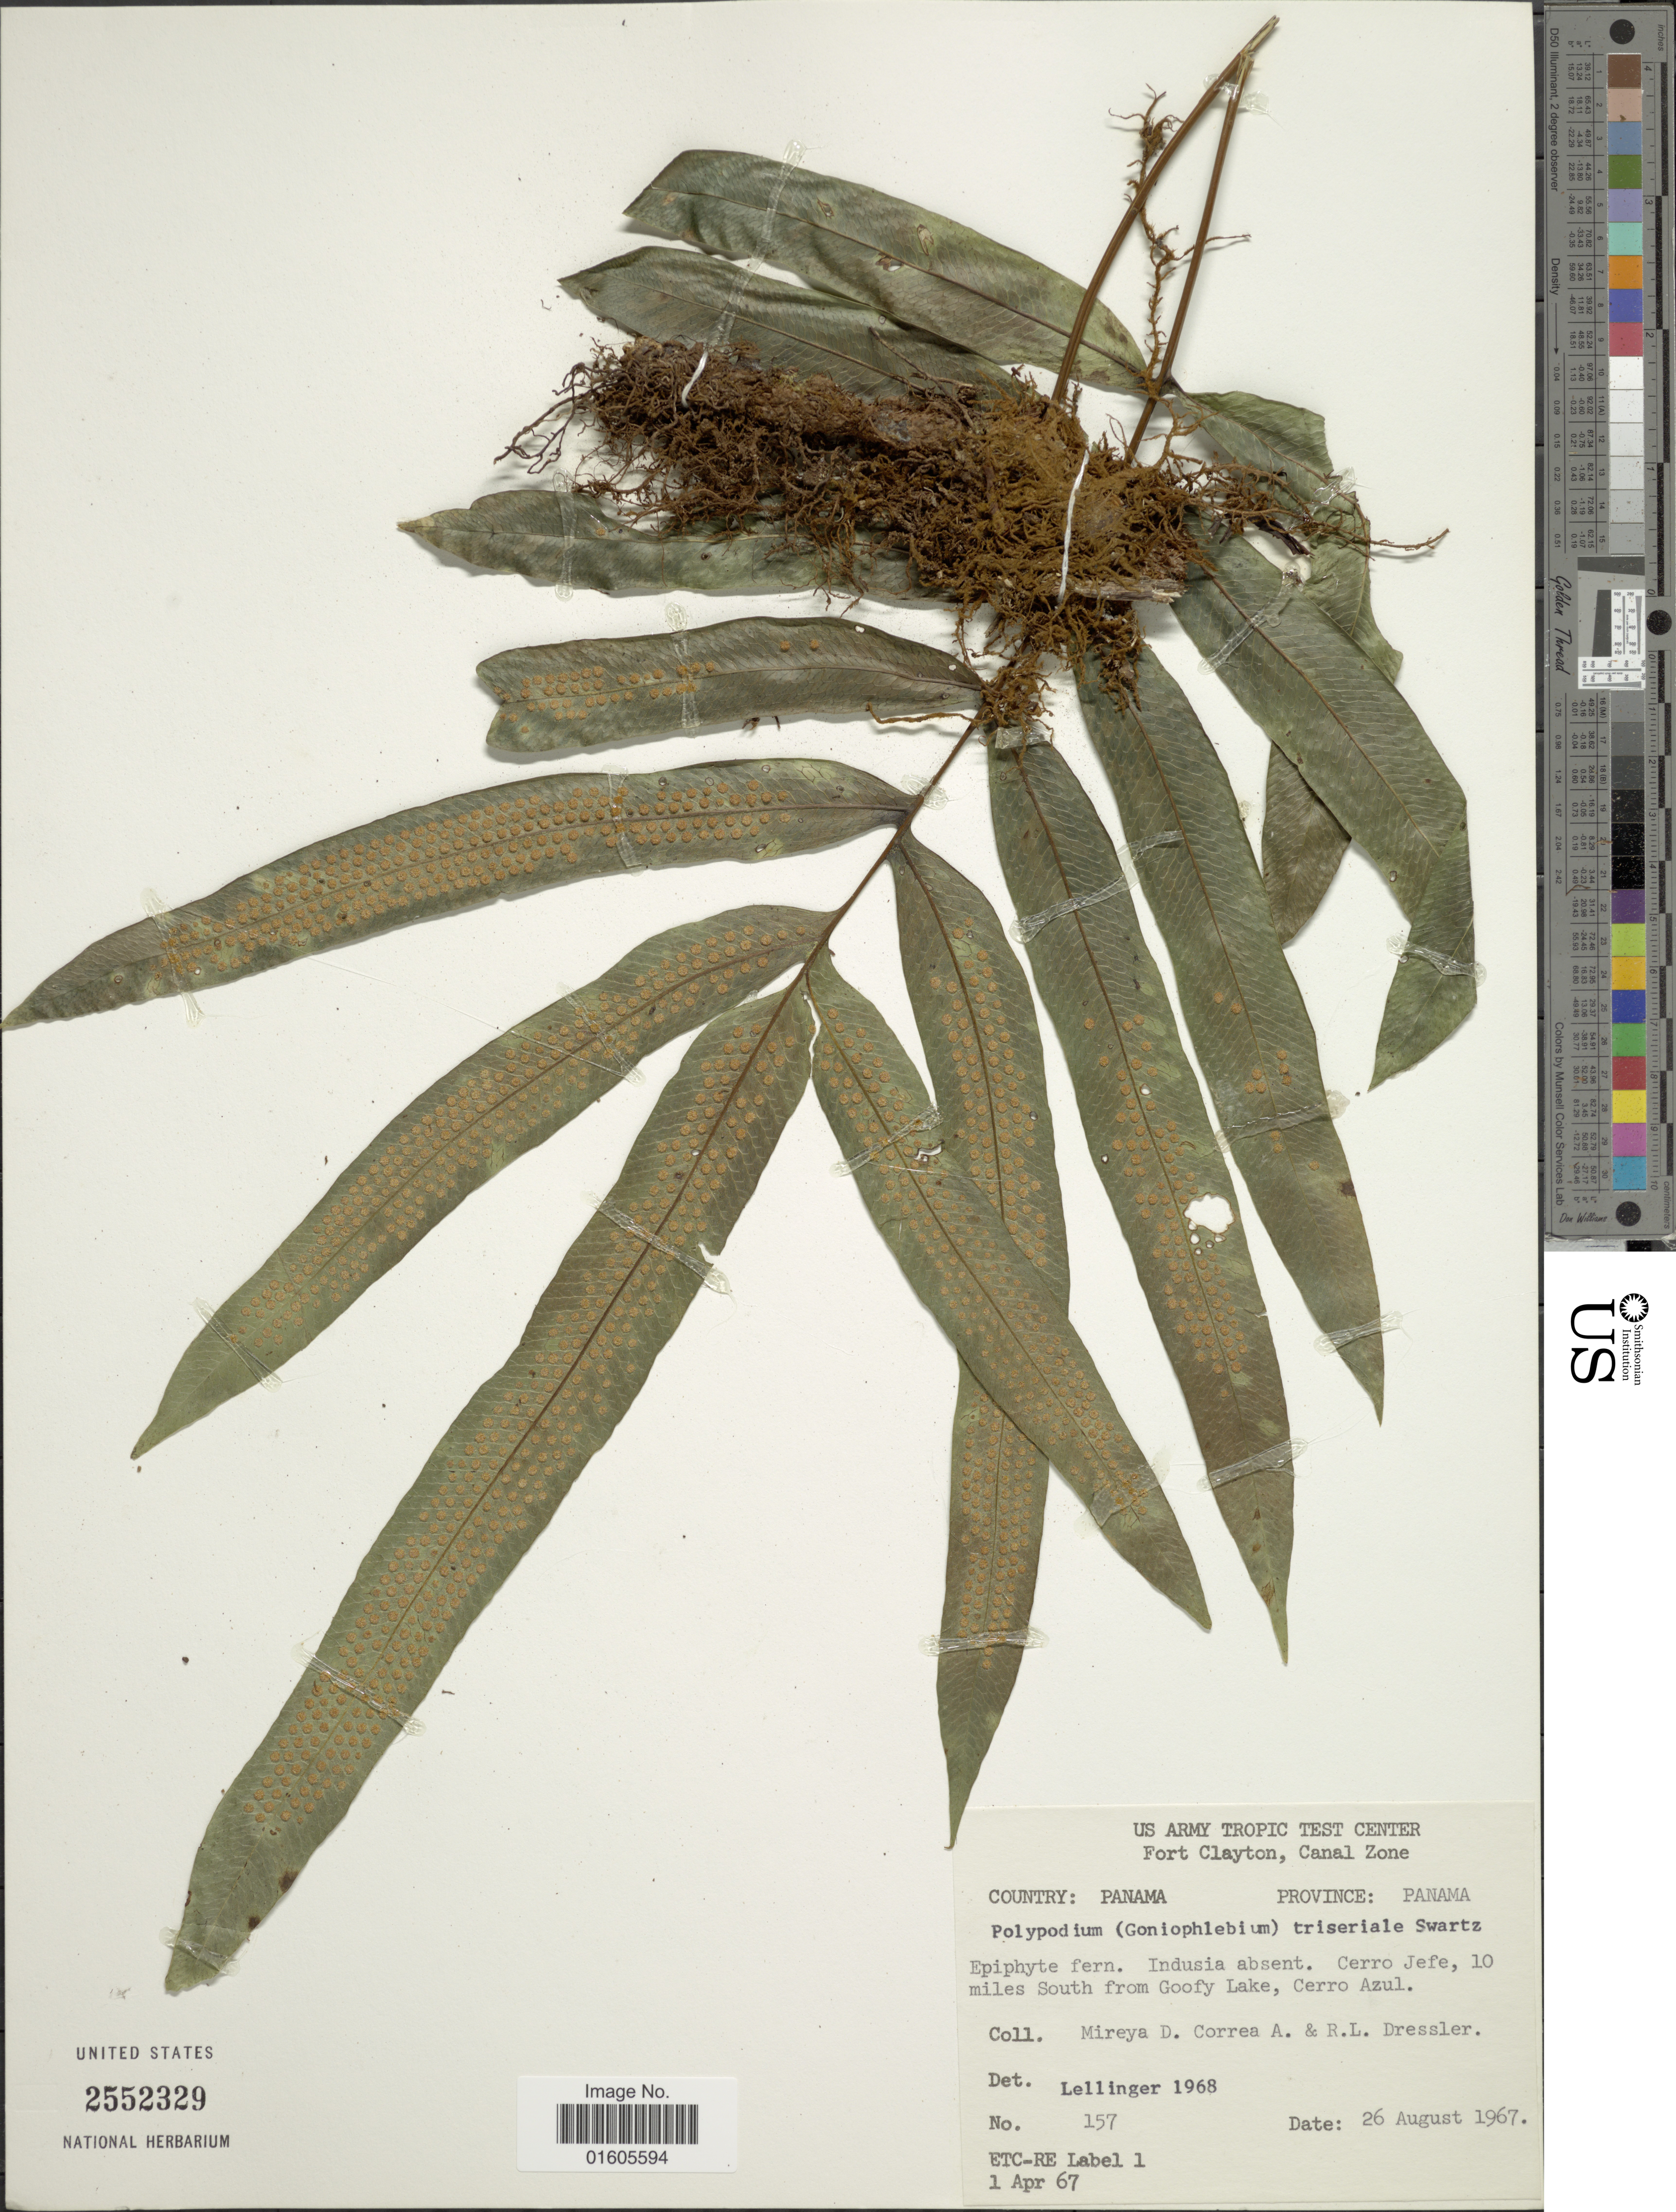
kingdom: Plantae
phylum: Tracheophyta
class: Polypodiopsida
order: Polypodiales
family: Polypodiaceae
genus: Serpocaulon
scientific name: Serpocaulon triseriale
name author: (Sw.) A.R. Sm.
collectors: M. D. Corrêa-A. & R. Dressler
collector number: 157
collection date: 1967-08-26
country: Panama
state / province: Panamá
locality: Cerro Jefe, 10 miles South from Goofy Lake, Cerro Azul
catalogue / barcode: US 2552329